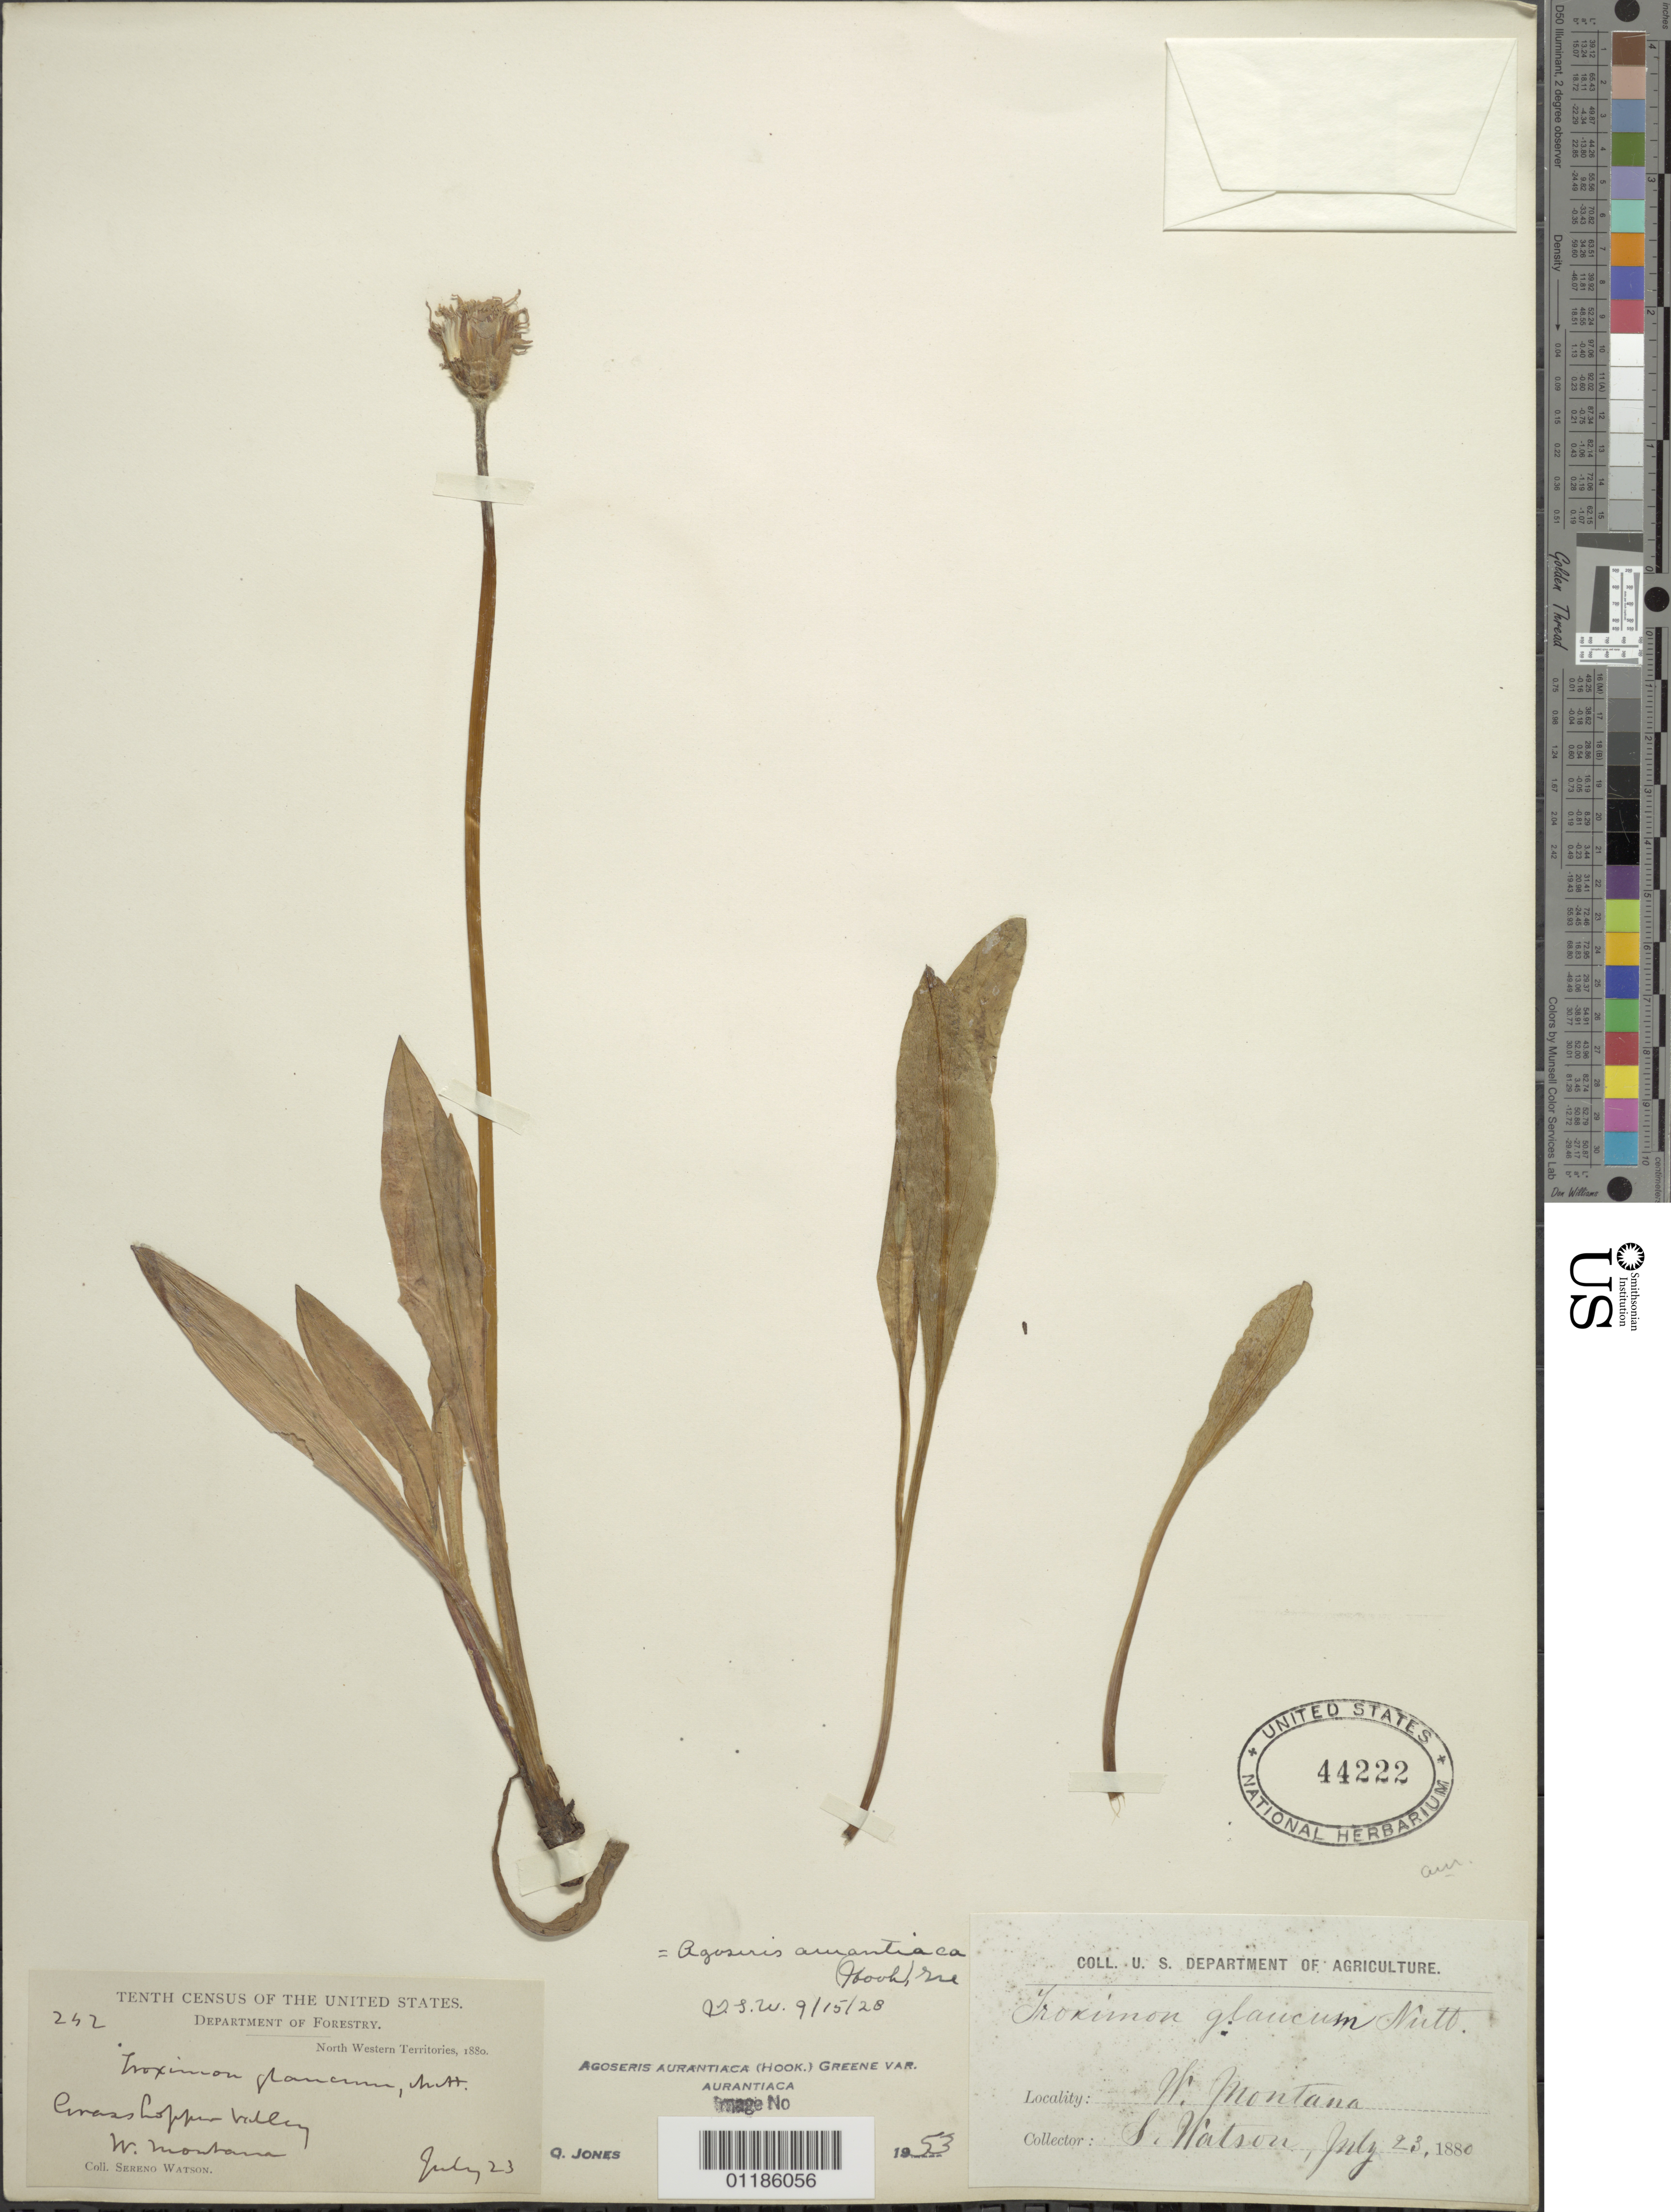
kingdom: Plantae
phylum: Tracheophyta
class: Magnoliopsida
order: Asterales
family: Asteraceae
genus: Agoseris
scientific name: Agoseris aurantiaca var. aurantiaca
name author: (Hook.) Greene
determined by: Jones, Q.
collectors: S. Watson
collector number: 242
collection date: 1880-07-23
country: United States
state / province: Montana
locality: Head of Grasshopper Valley.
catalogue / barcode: US 44222